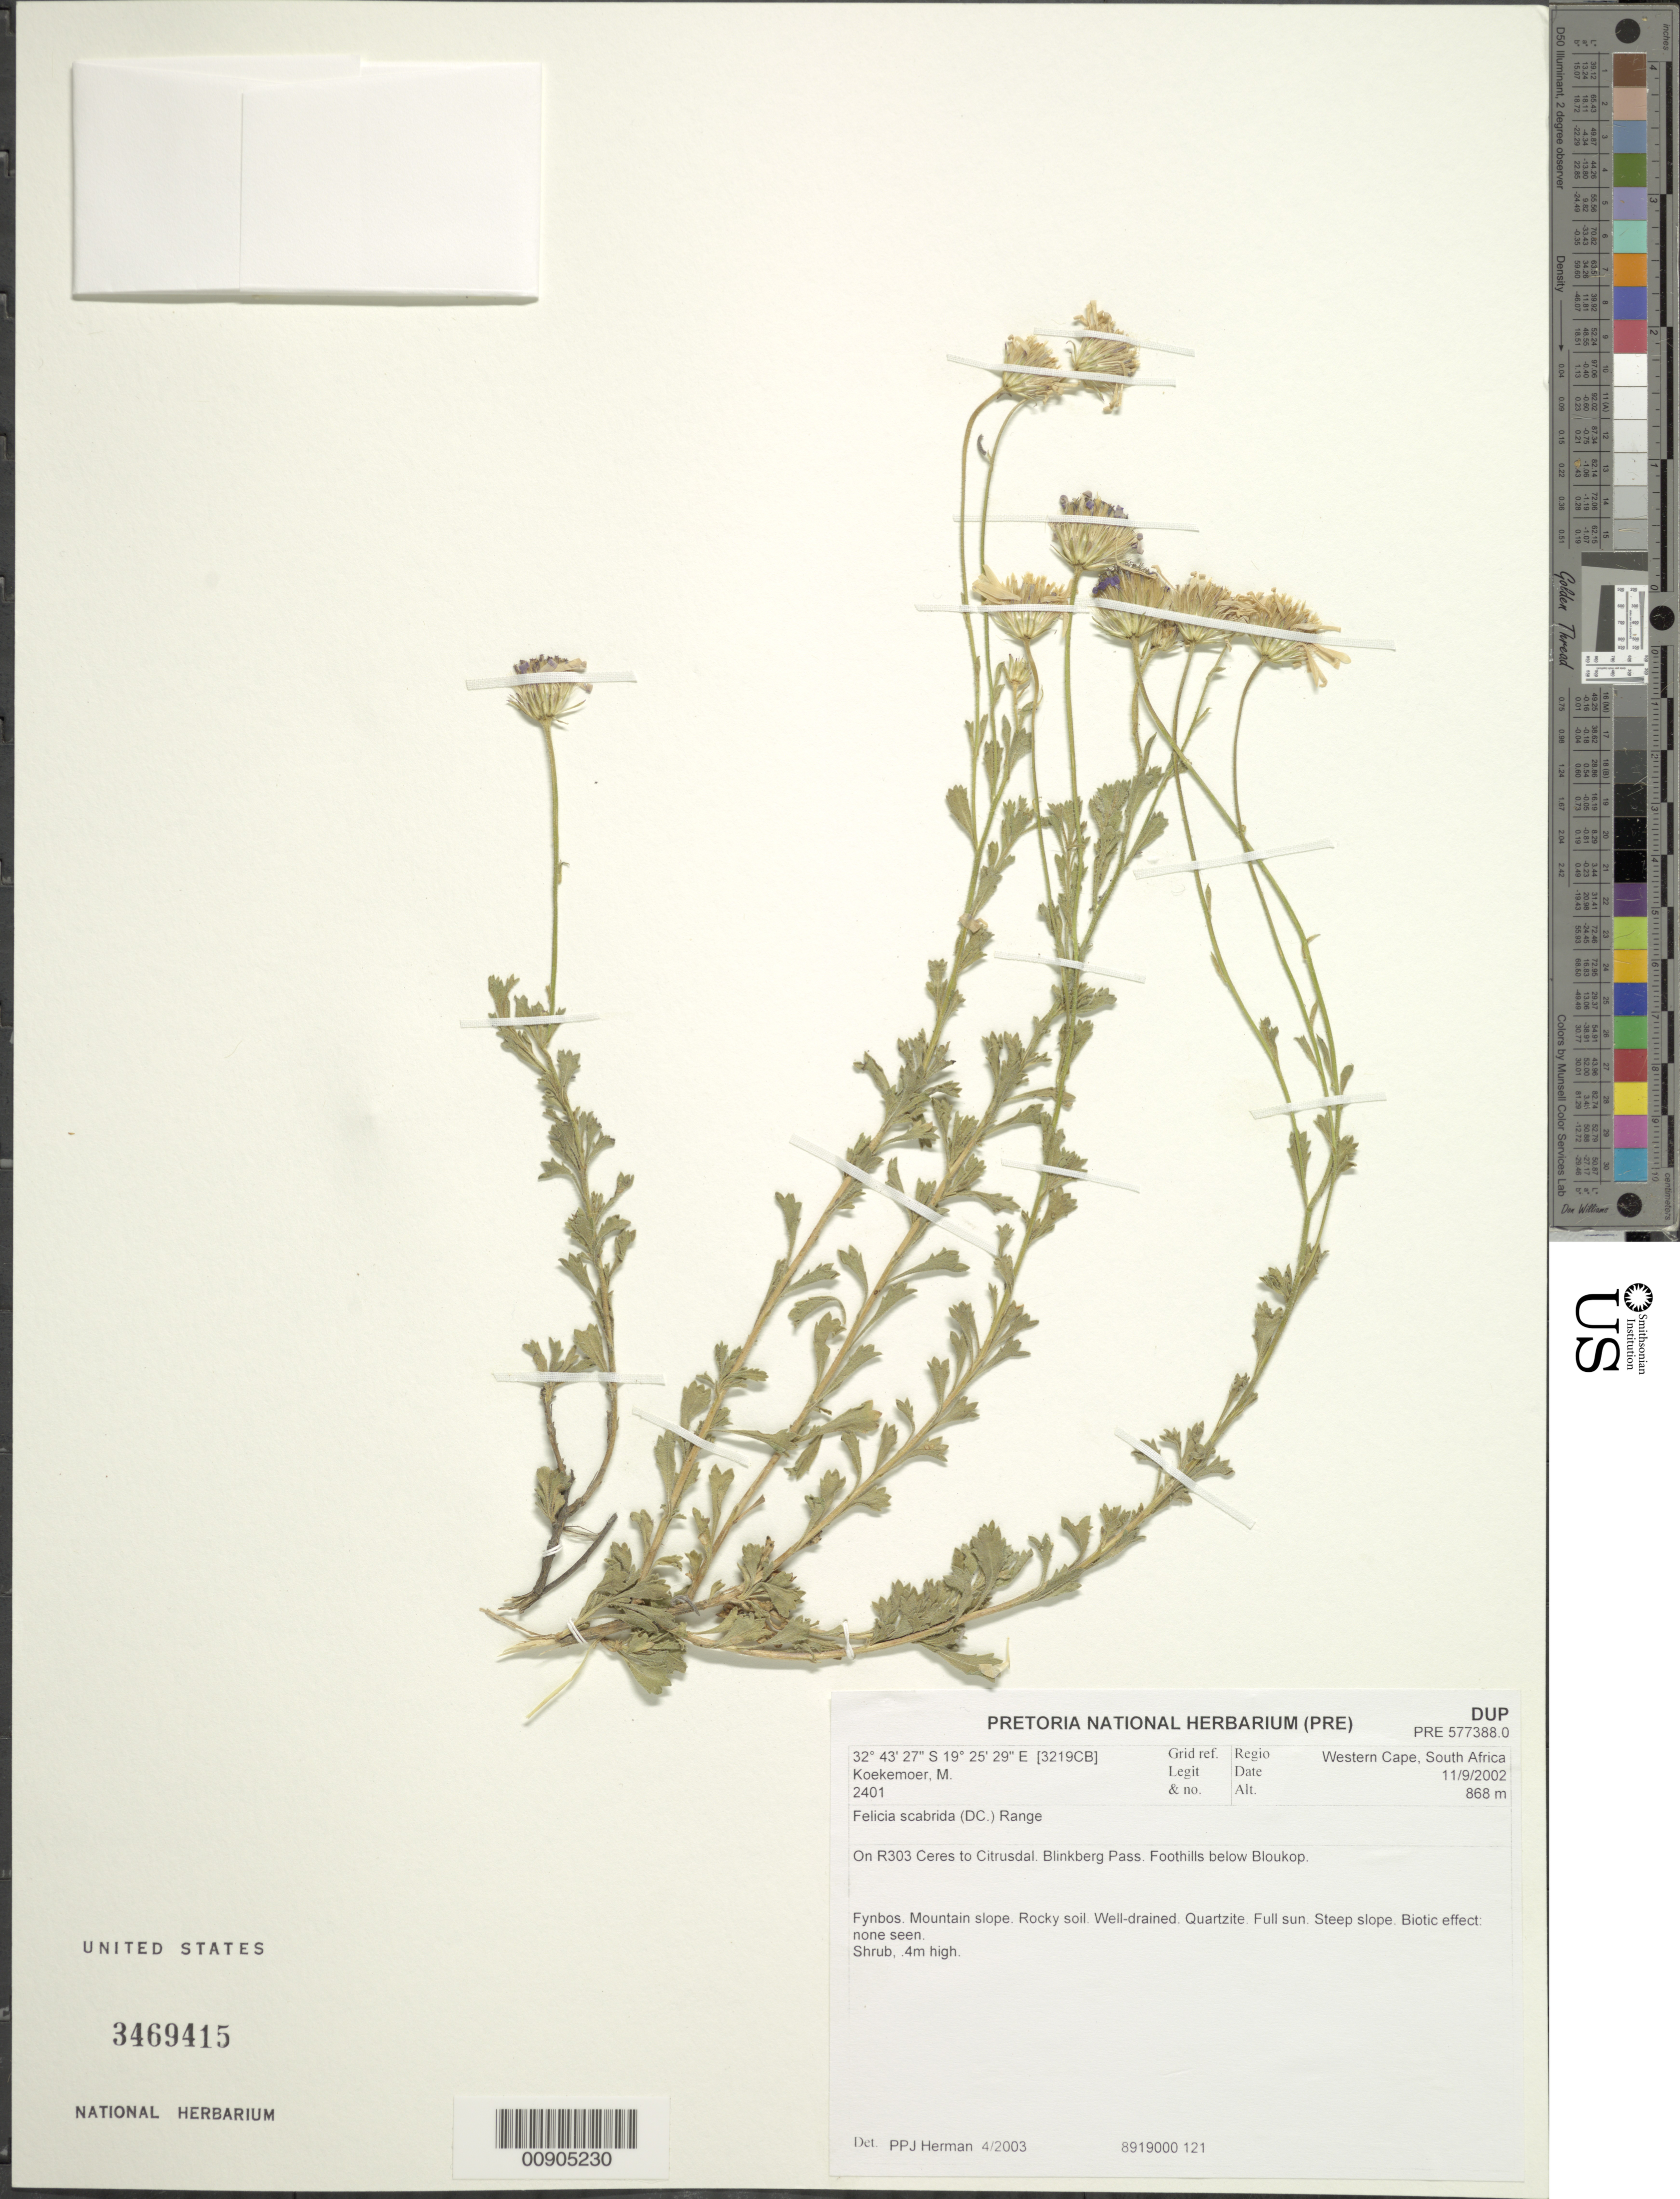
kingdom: Plantae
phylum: Tracheophyta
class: Magnoliopsida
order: Asterales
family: Asteraceae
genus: Felicia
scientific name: Felicia scabrida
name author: (DC.) Range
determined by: Herman, P. P. J.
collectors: M. Koekemoer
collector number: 2401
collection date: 2002-09-11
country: South Africa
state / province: Western Cape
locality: R303 Ceres to Citrusdal, Blinkberg Pass, foothills below Bloukop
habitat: Fynbos, mountain slope, rocky soil, well-drained, quartzite, full sun, steep slope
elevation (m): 868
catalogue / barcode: US 3469415